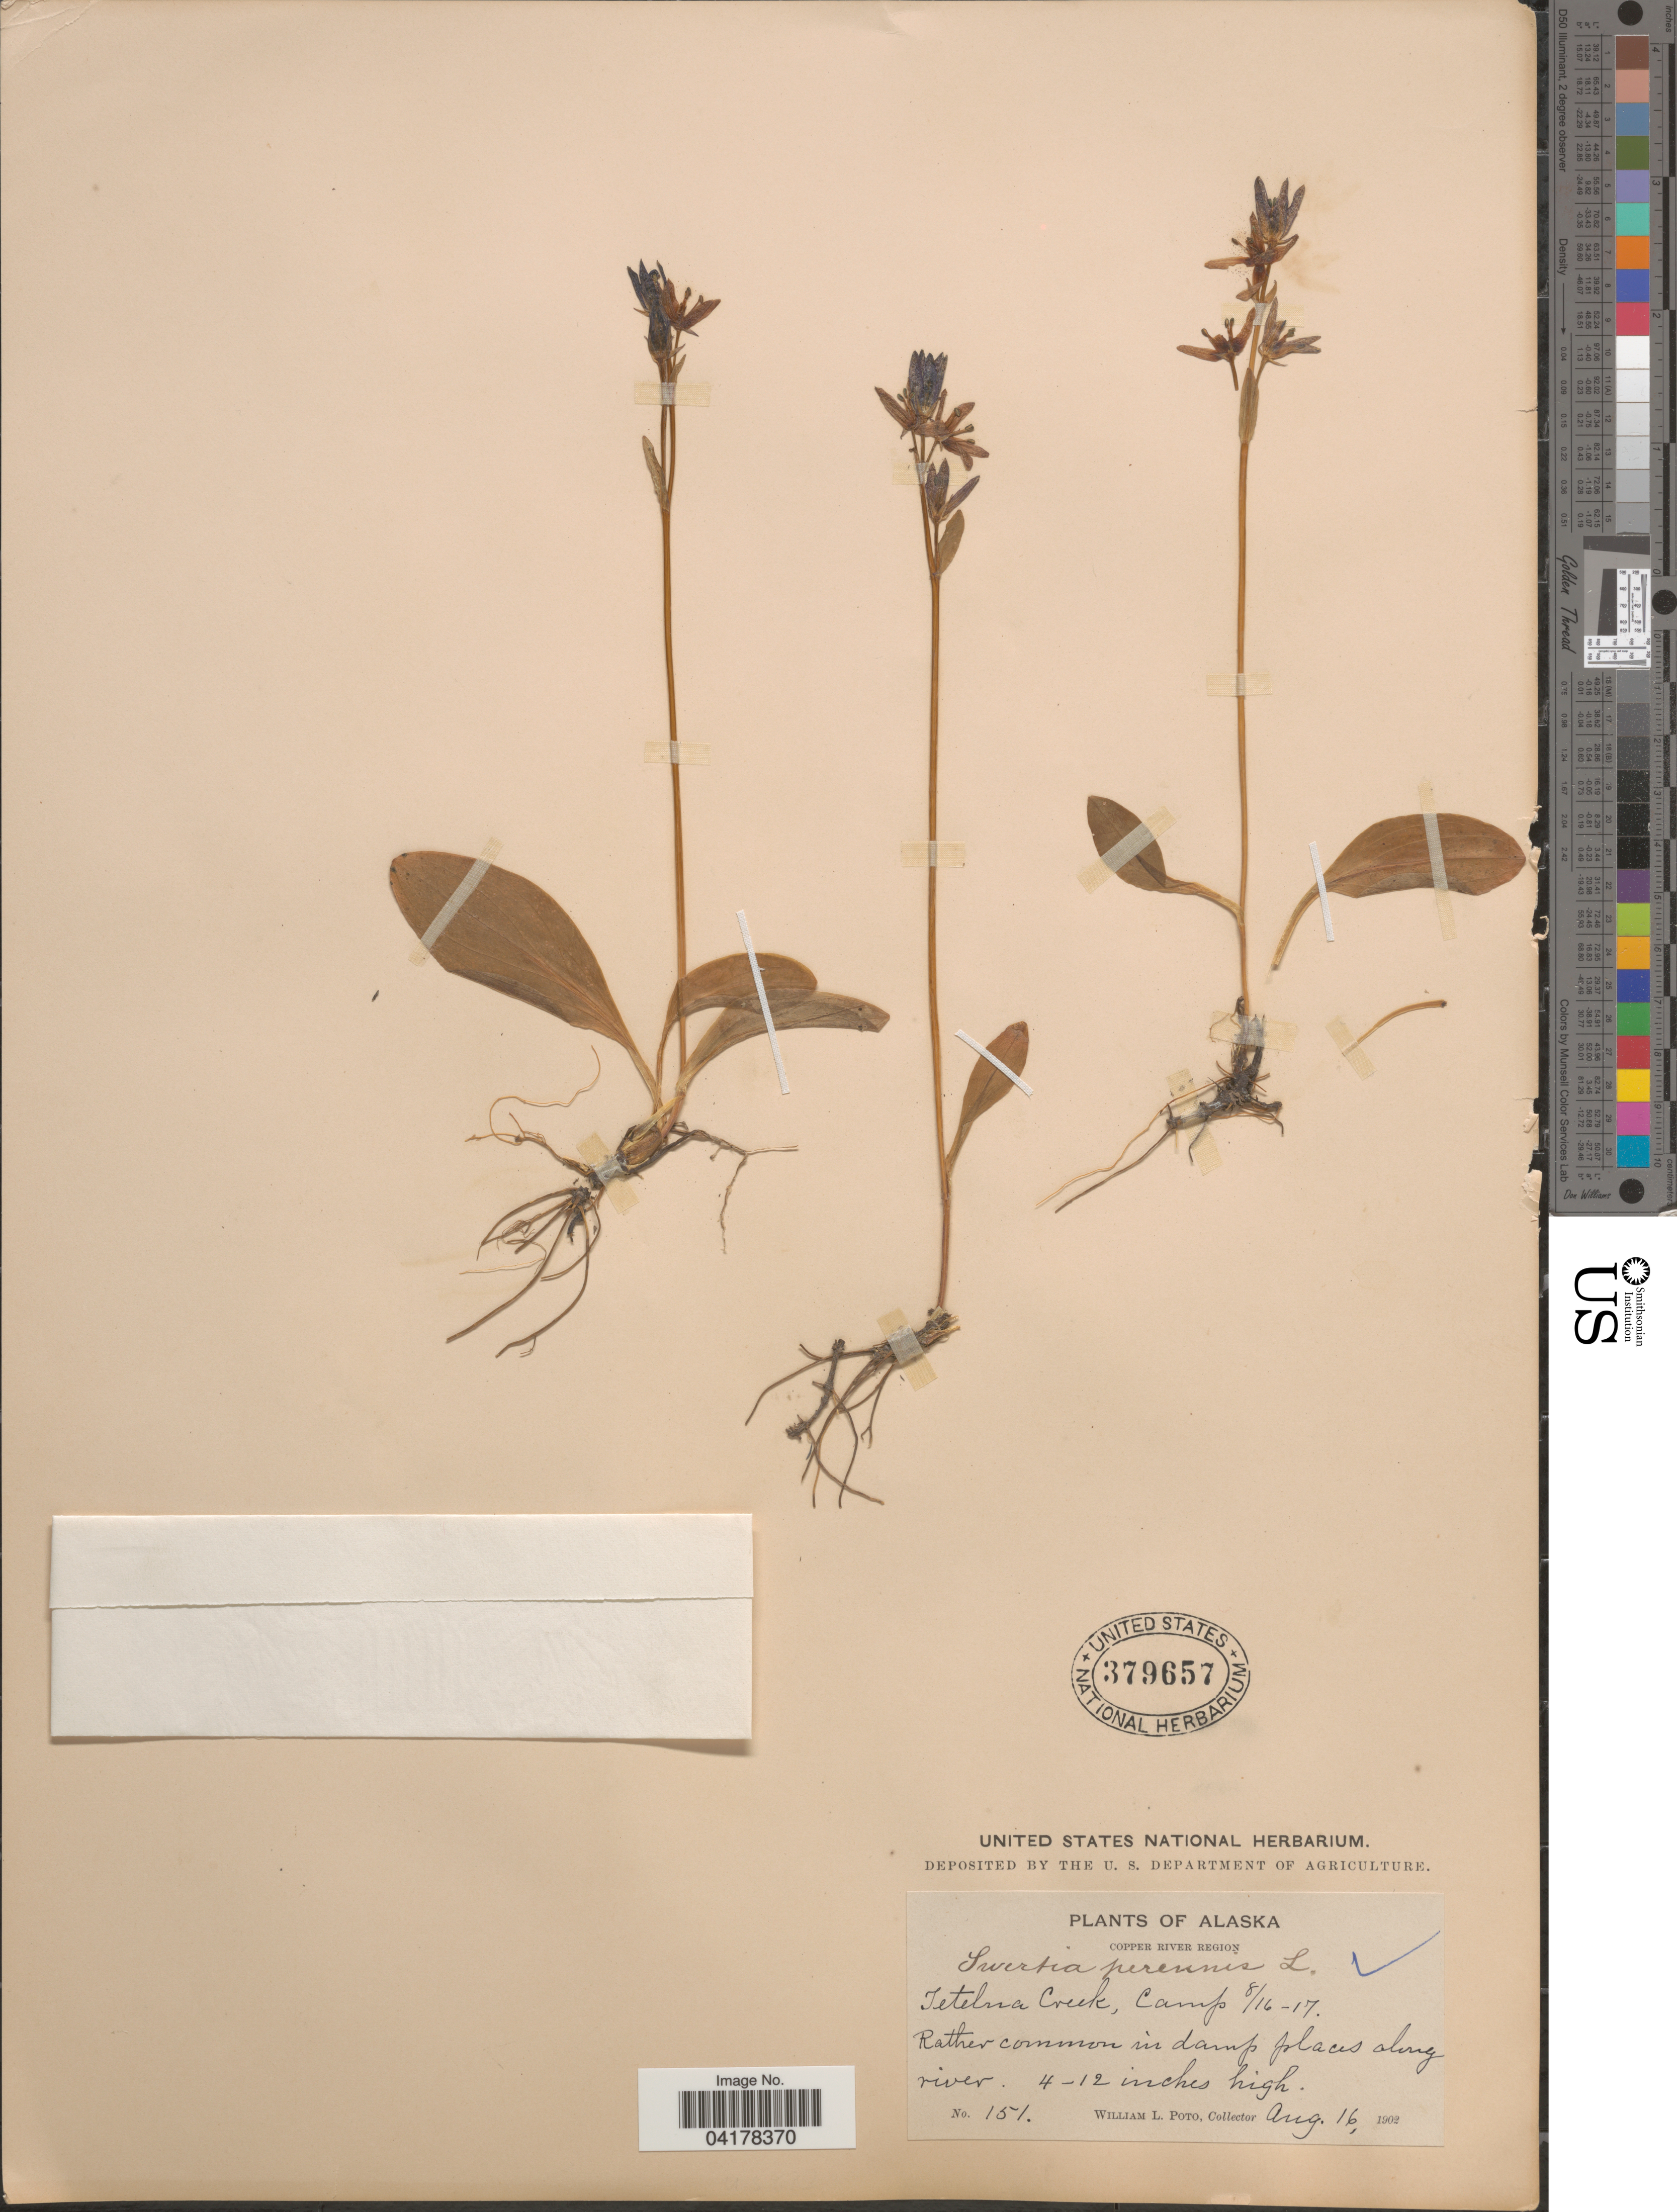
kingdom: Plantae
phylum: Tracheophyta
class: Magnoliopsida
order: Gentianales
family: Gentianaceae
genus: Swertia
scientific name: Swertia perennis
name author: L.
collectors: W. Poto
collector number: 151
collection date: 1902-08-16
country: United States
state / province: Alaska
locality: Copper River Region. Tetelna Creek, Camp 8/16-17.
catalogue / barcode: US 379657